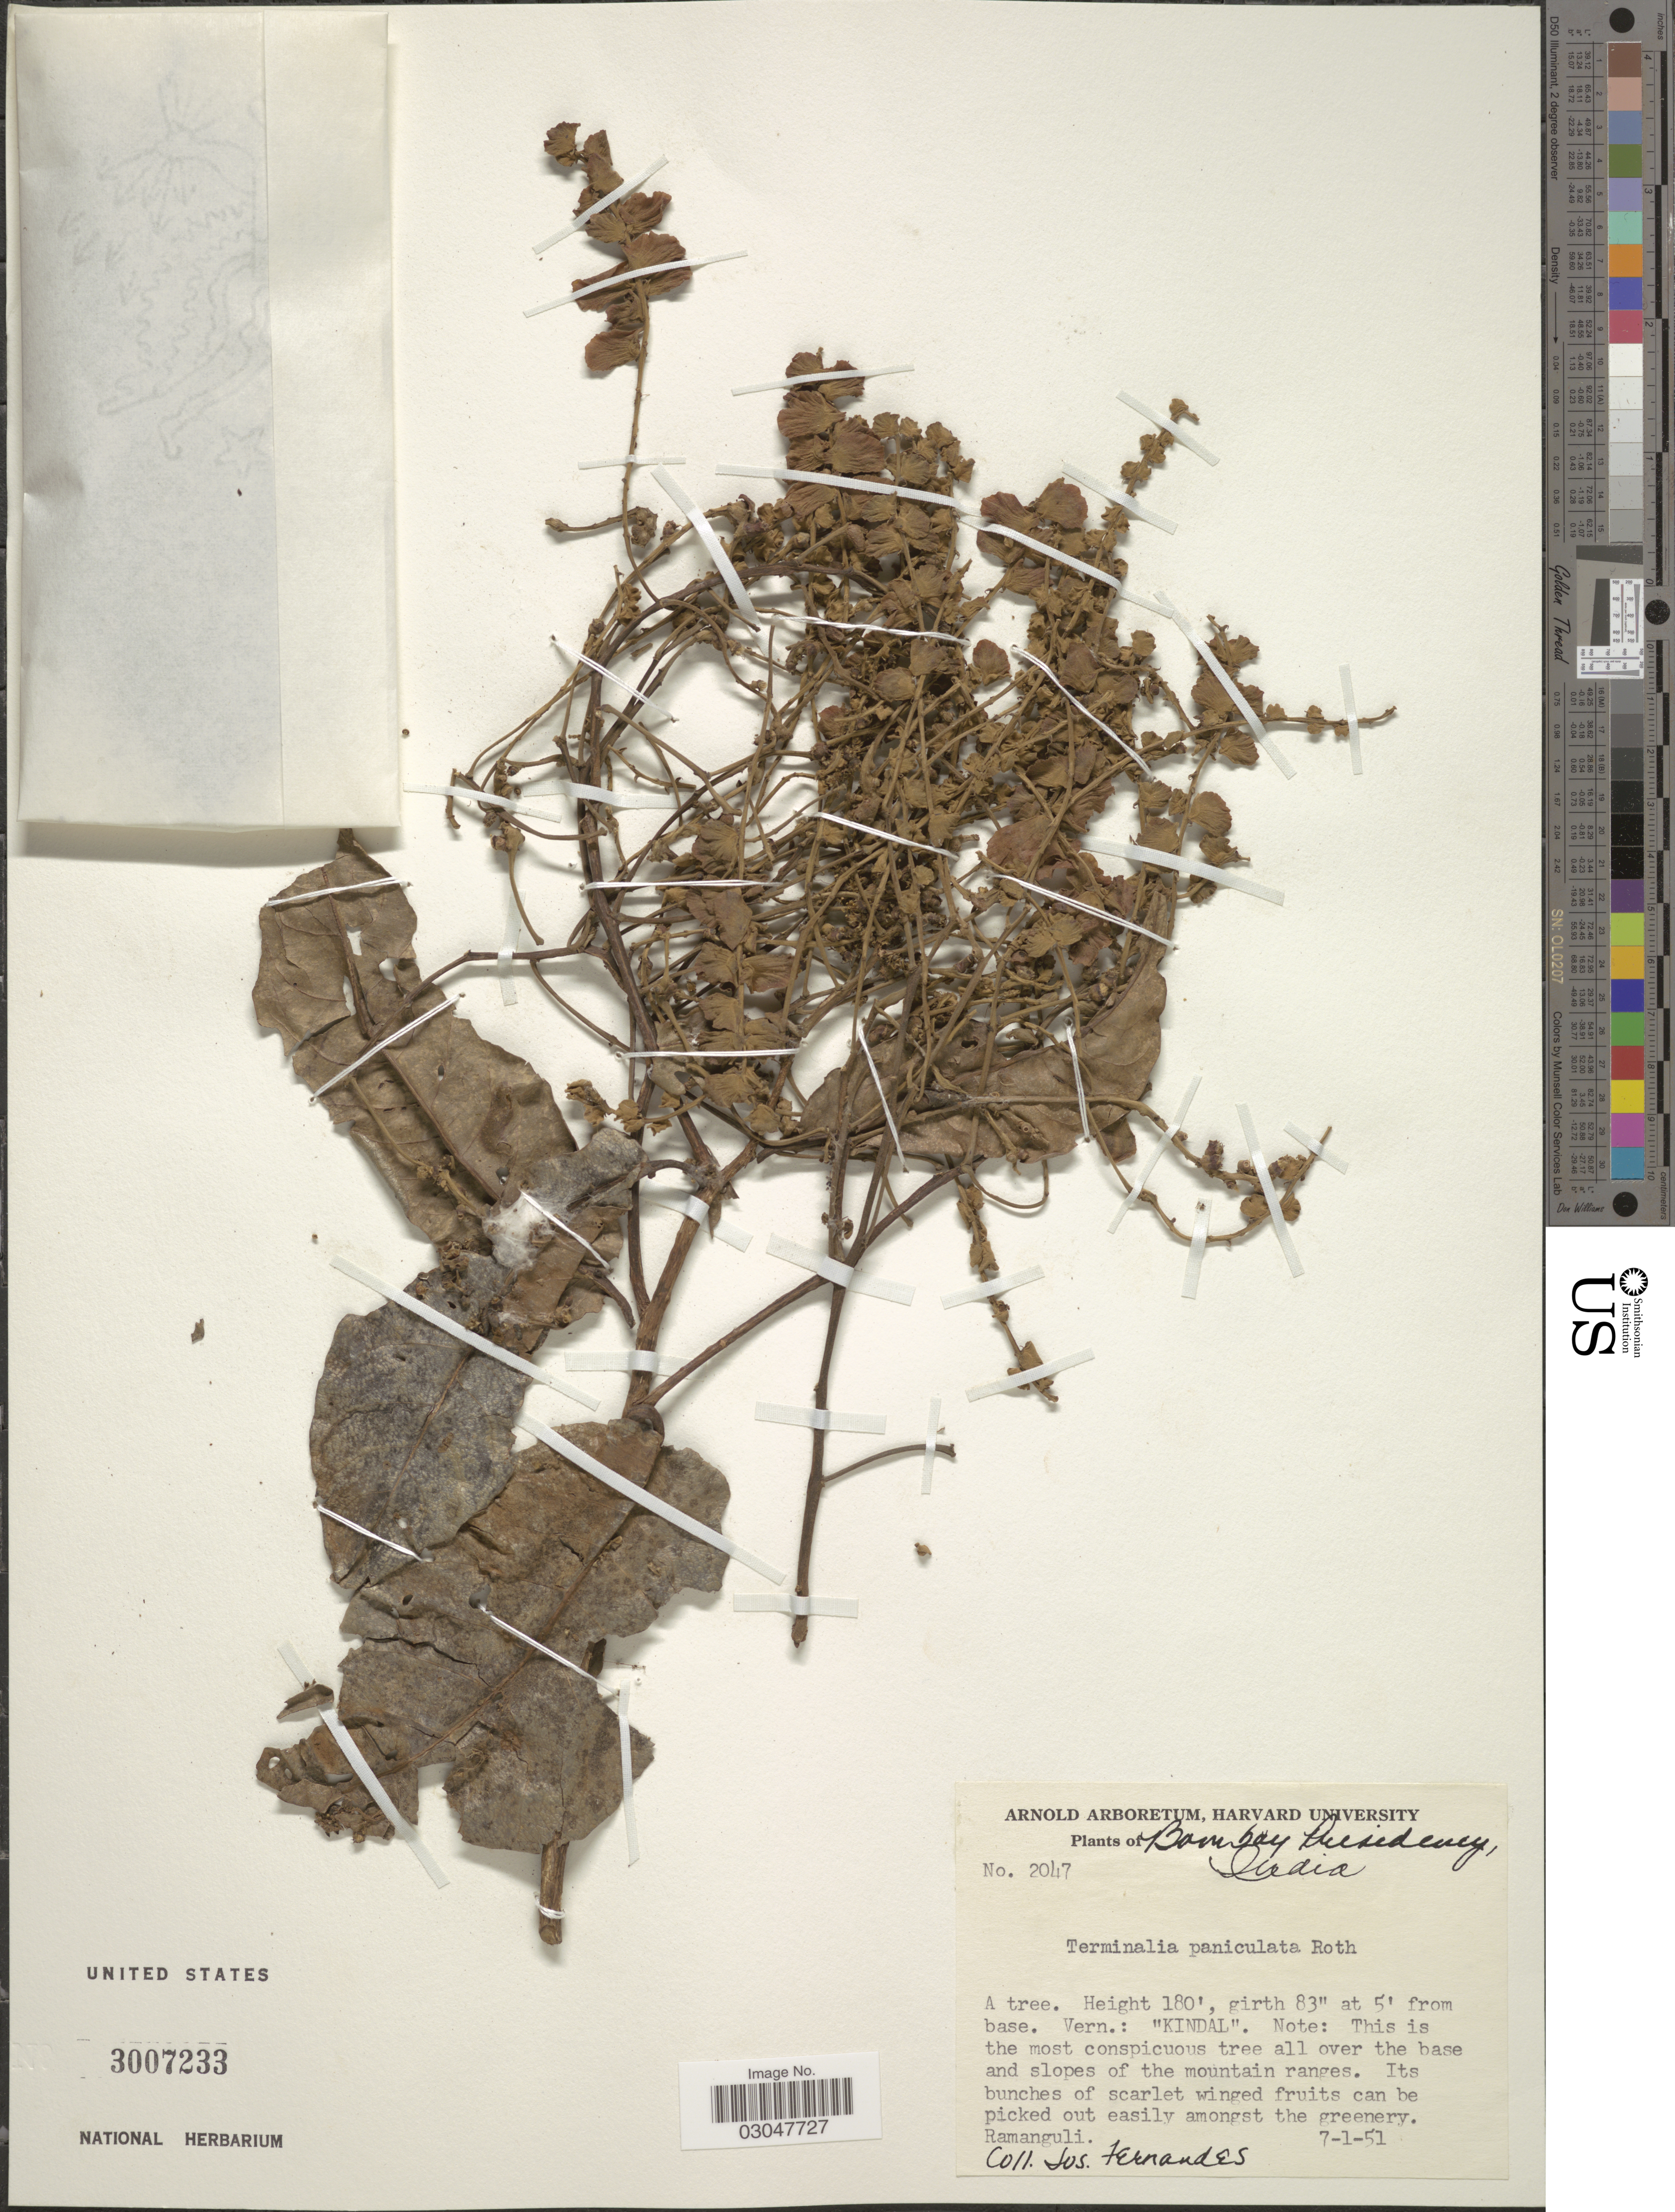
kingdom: Plantae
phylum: Tracheophyta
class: Magnoliopsida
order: Myrtales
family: Combretaceae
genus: Terminalia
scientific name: Terminalia paniculata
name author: Roth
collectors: J. Fernandes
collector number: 2047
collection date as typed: Transcribed d/m/y: 7/1/51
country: India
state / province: Karnataka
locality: Bombay Presidency. Ramanguli.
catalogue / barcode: US 3007233